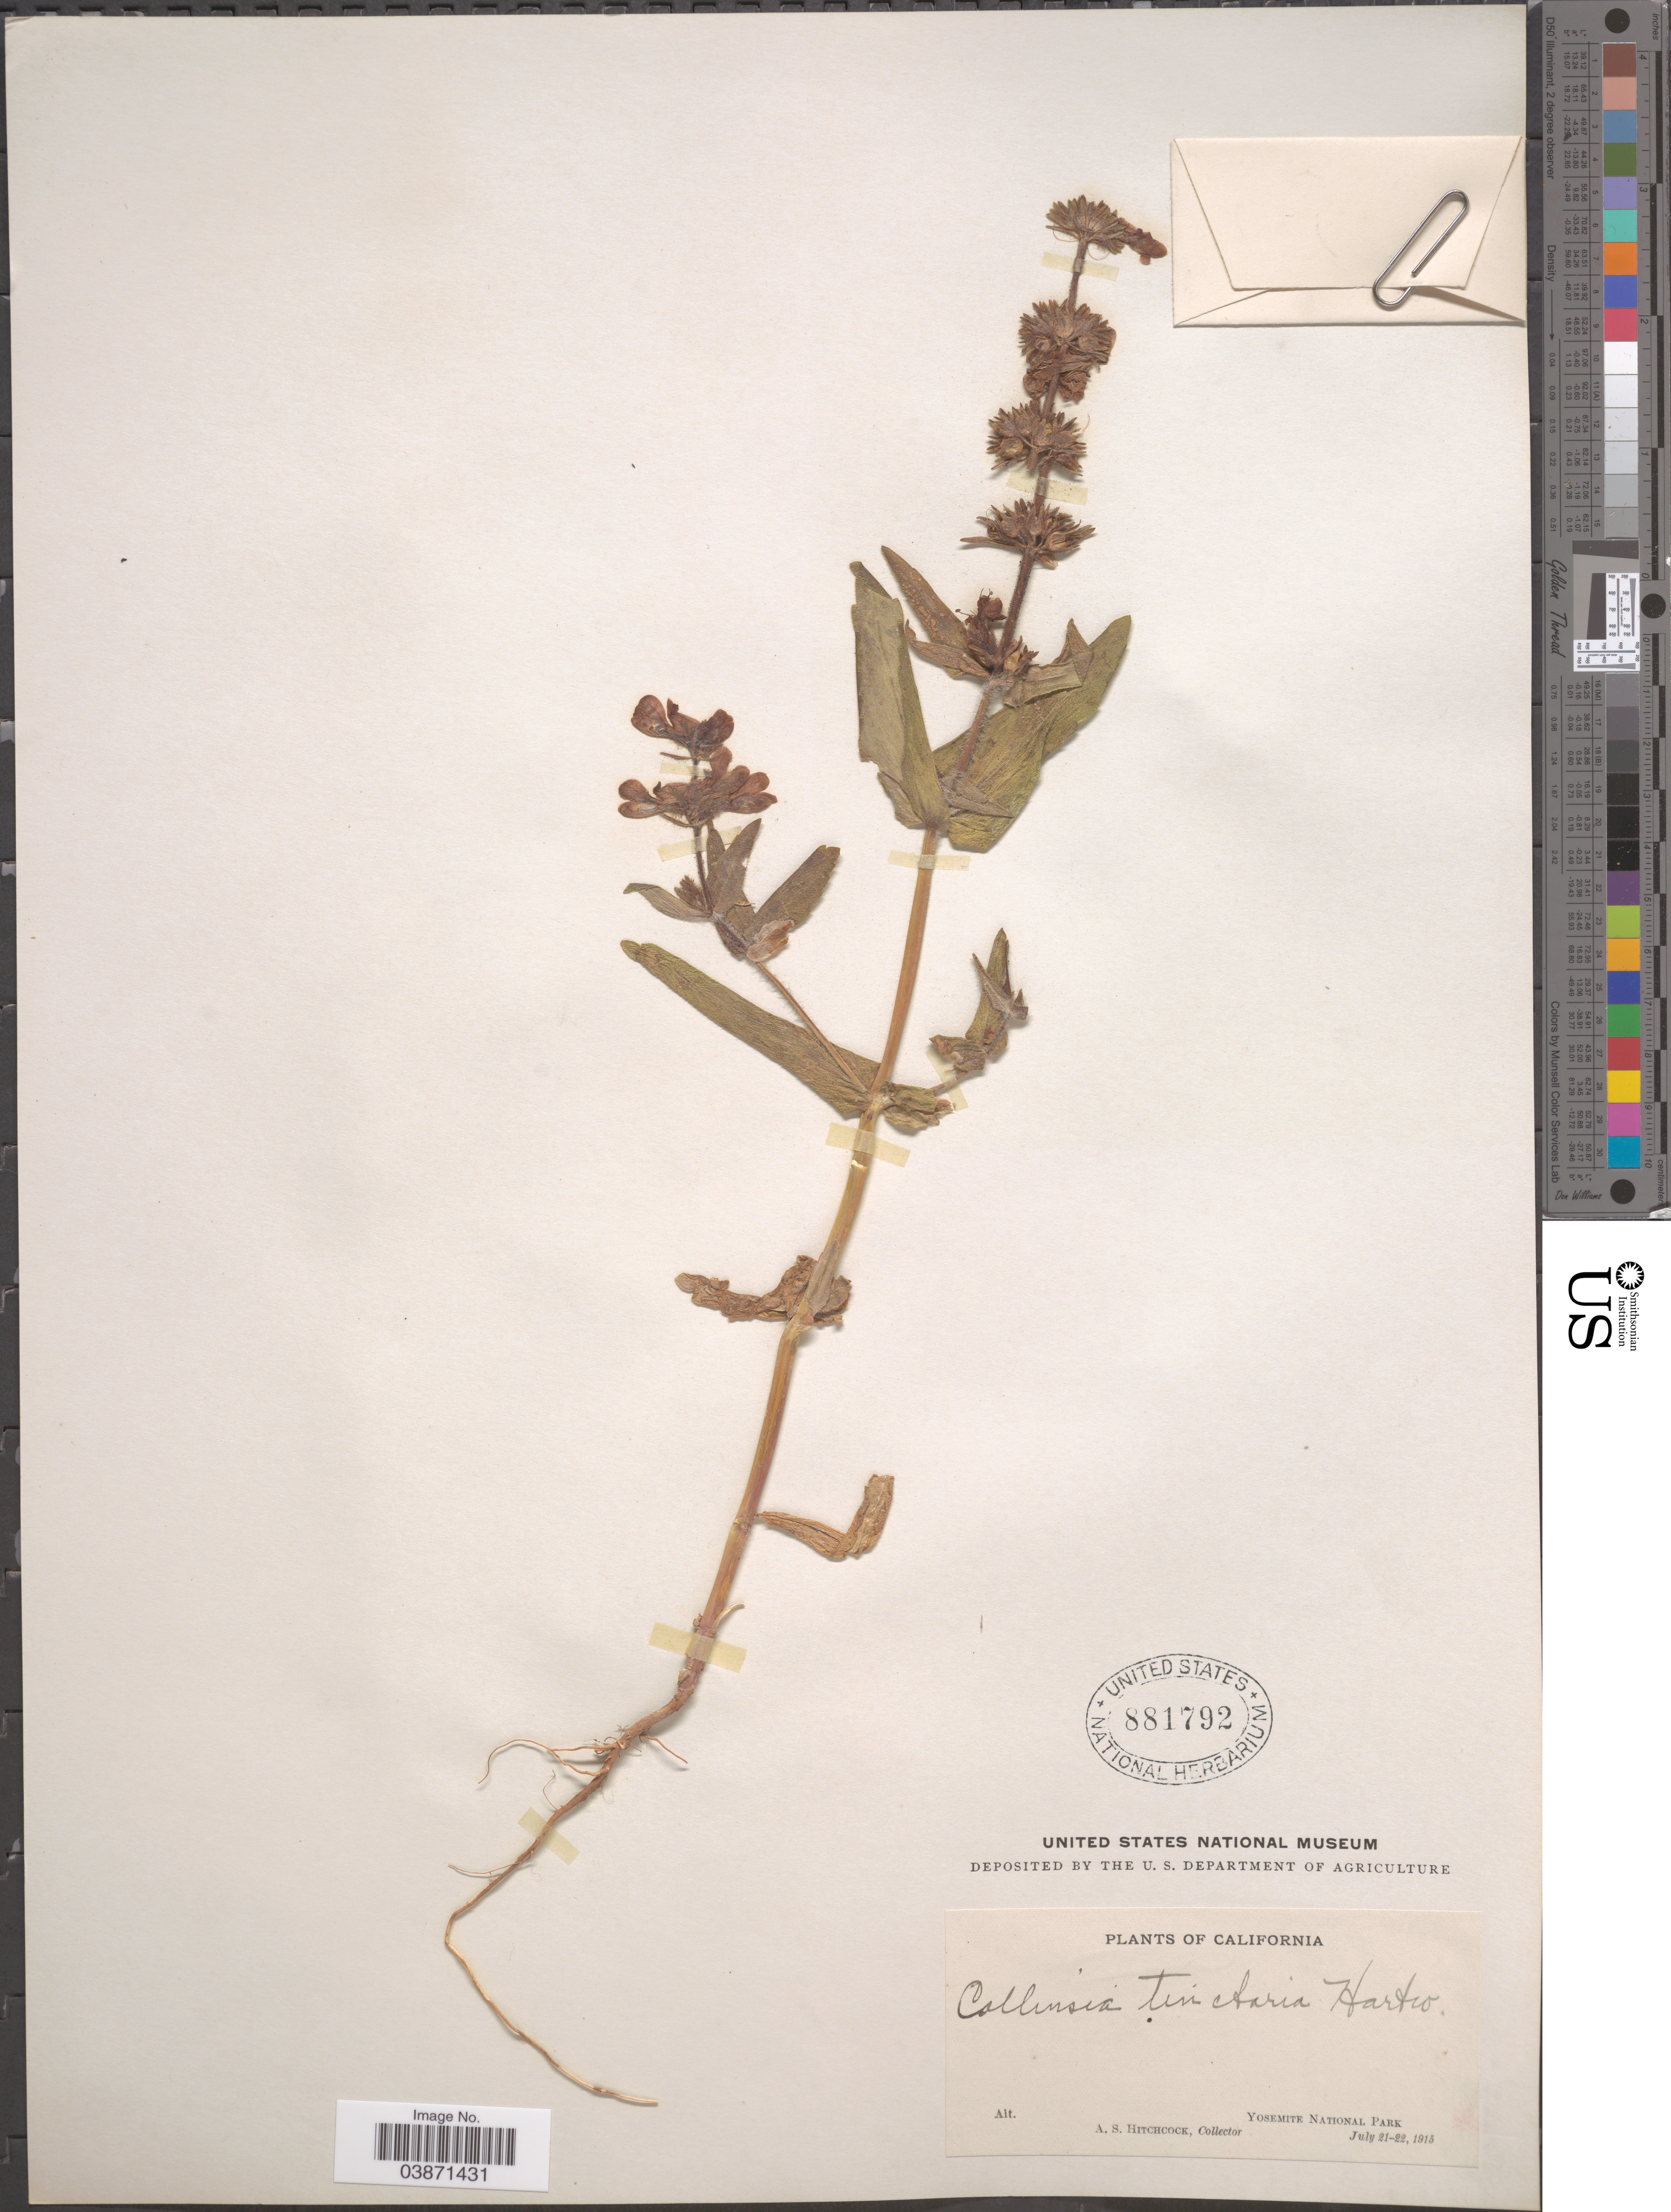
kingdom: Plantae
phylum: Tracheophyta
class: Magnoliopsida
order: Lamiales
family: Plantaginaceae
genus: Collinsia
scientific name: Collinsia tinctoria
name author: Hartw. ex Benth.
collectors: A. S. Hitchcock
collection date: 1915-07-21/1915-07-22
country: United States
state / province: California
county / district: Mariposa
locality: Yosemite National Park.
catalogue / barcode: US 881792